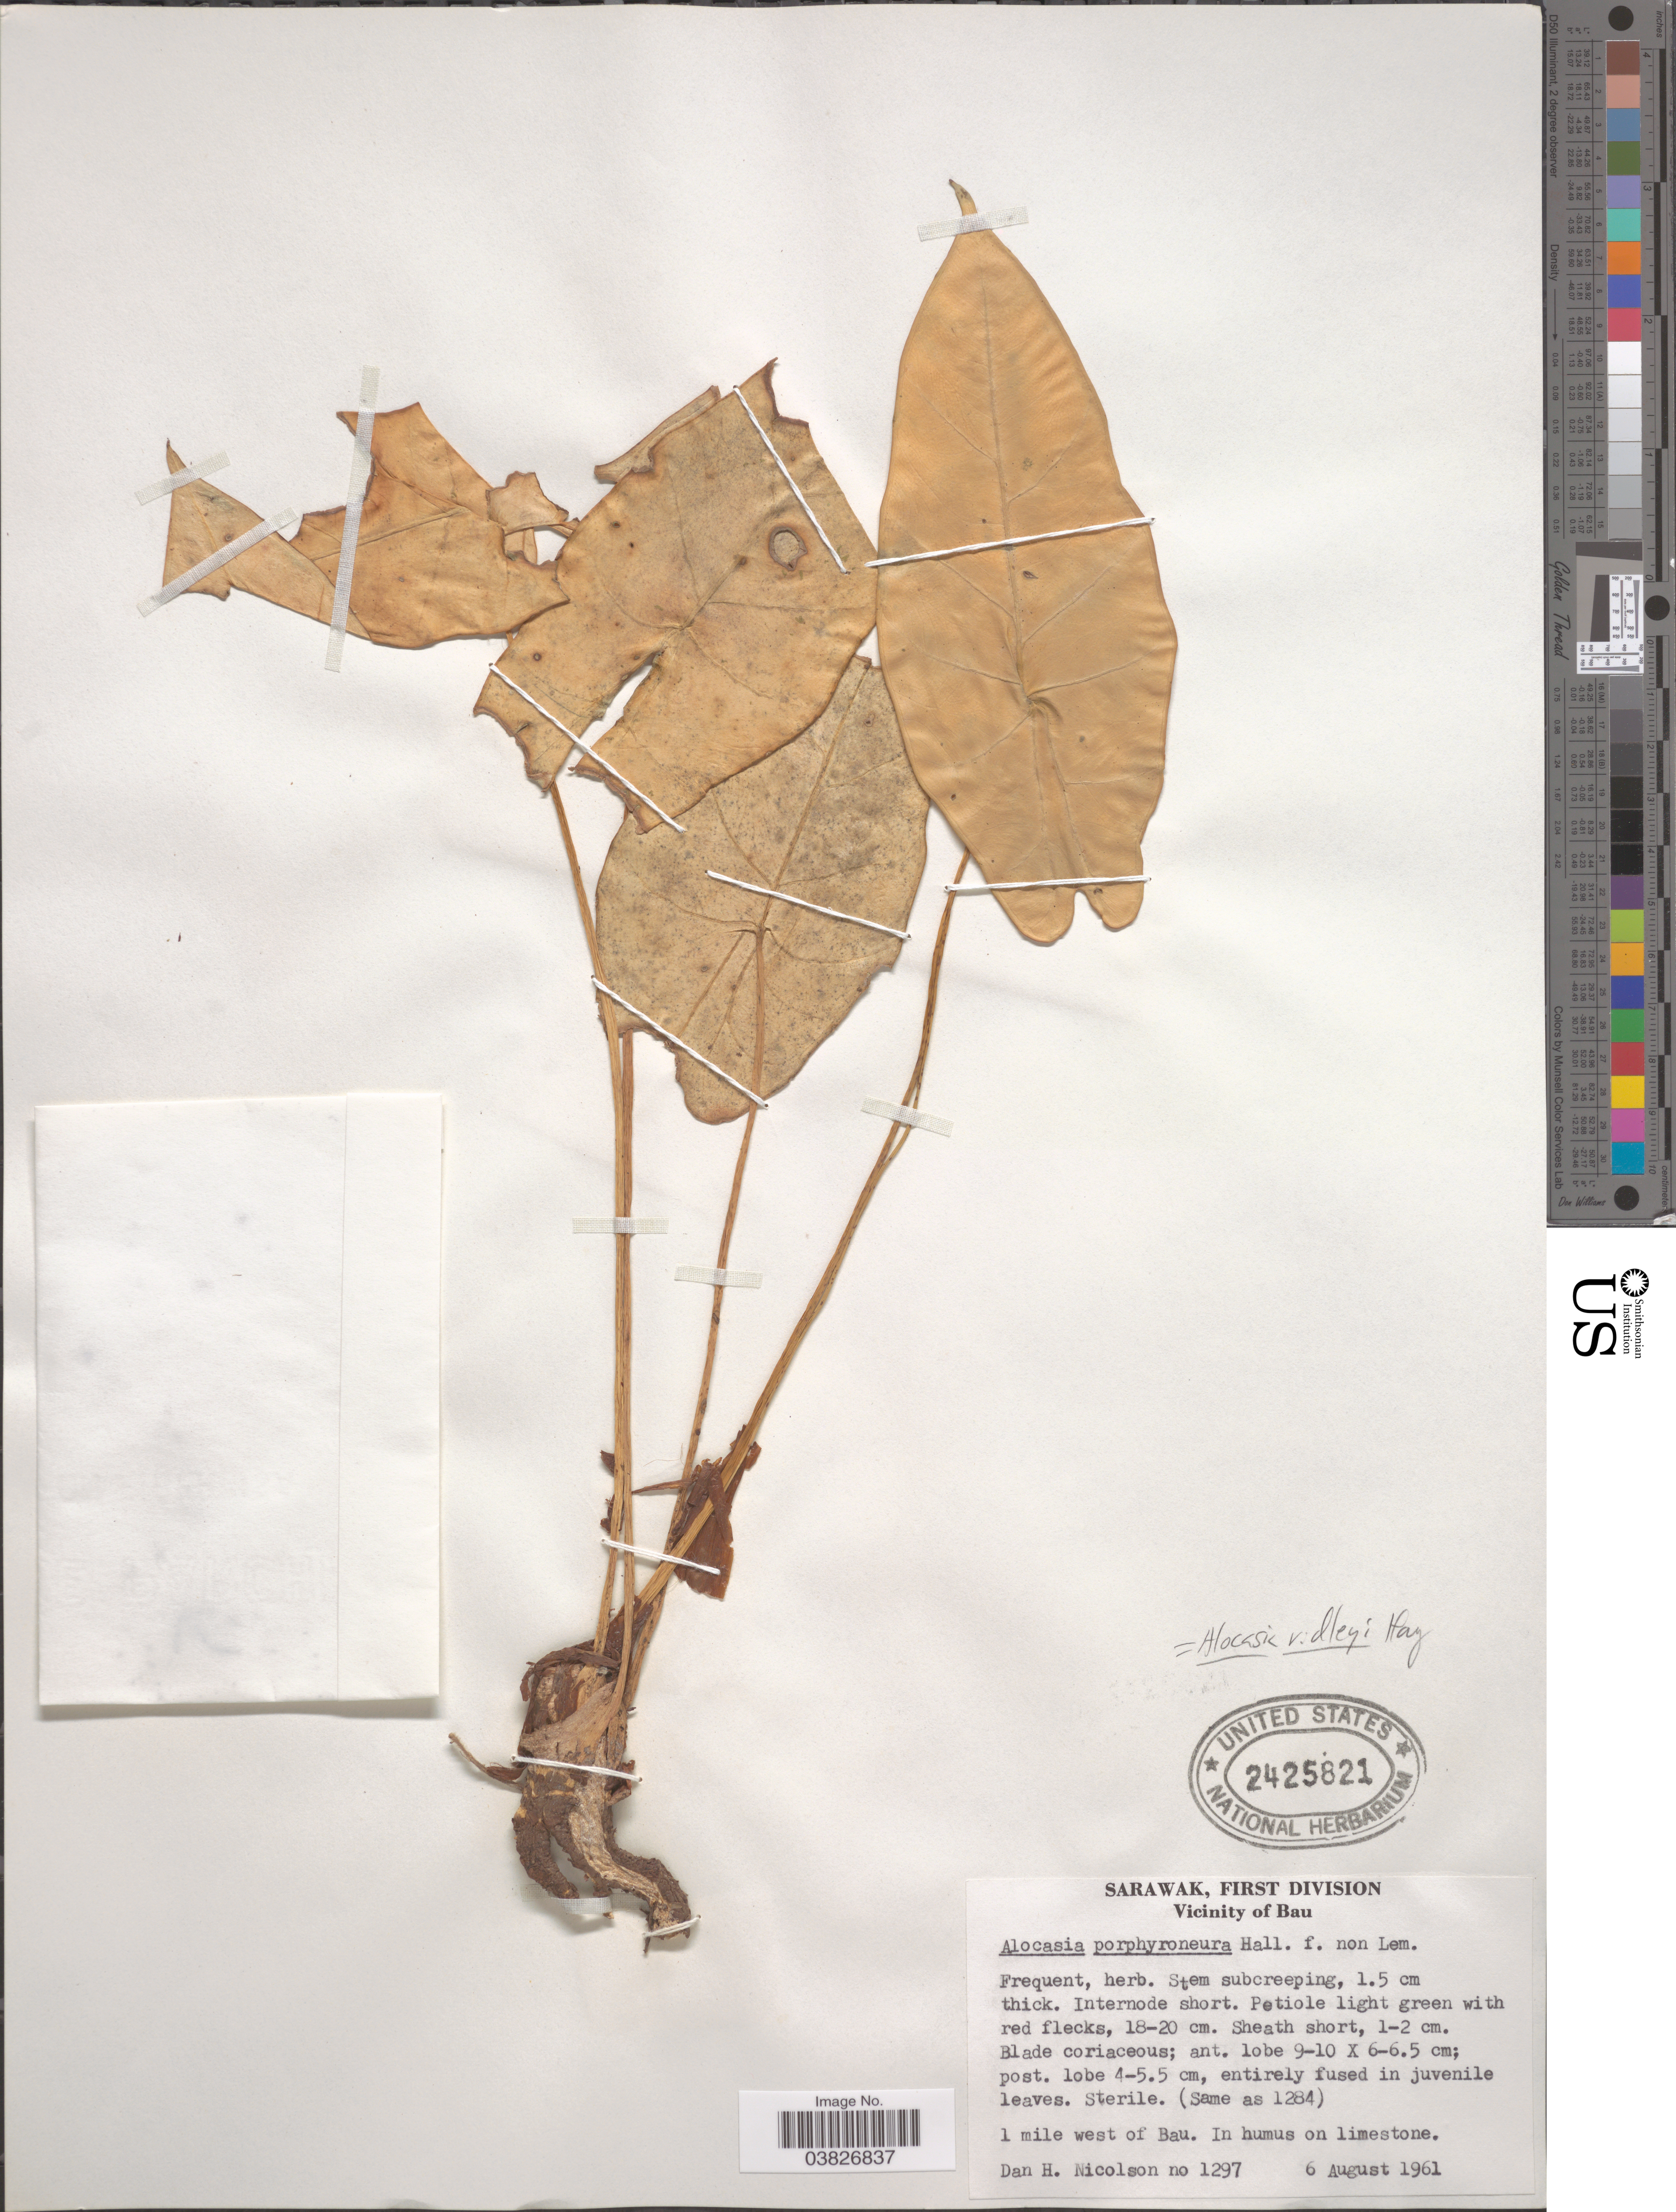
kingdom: Plantae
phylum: Tracheophyta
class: Liliopsida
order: Alismatales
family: Araceae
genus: Alocasia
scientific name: Alocasia ridleyi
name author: A. Hay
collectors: D. H. Nicolson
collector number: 1297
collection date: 1961-08-06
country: Malaysia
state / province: Sarawak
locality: First Division. Vicinity of Bau. 1 mile west of Bau.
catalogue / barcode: US 2425821